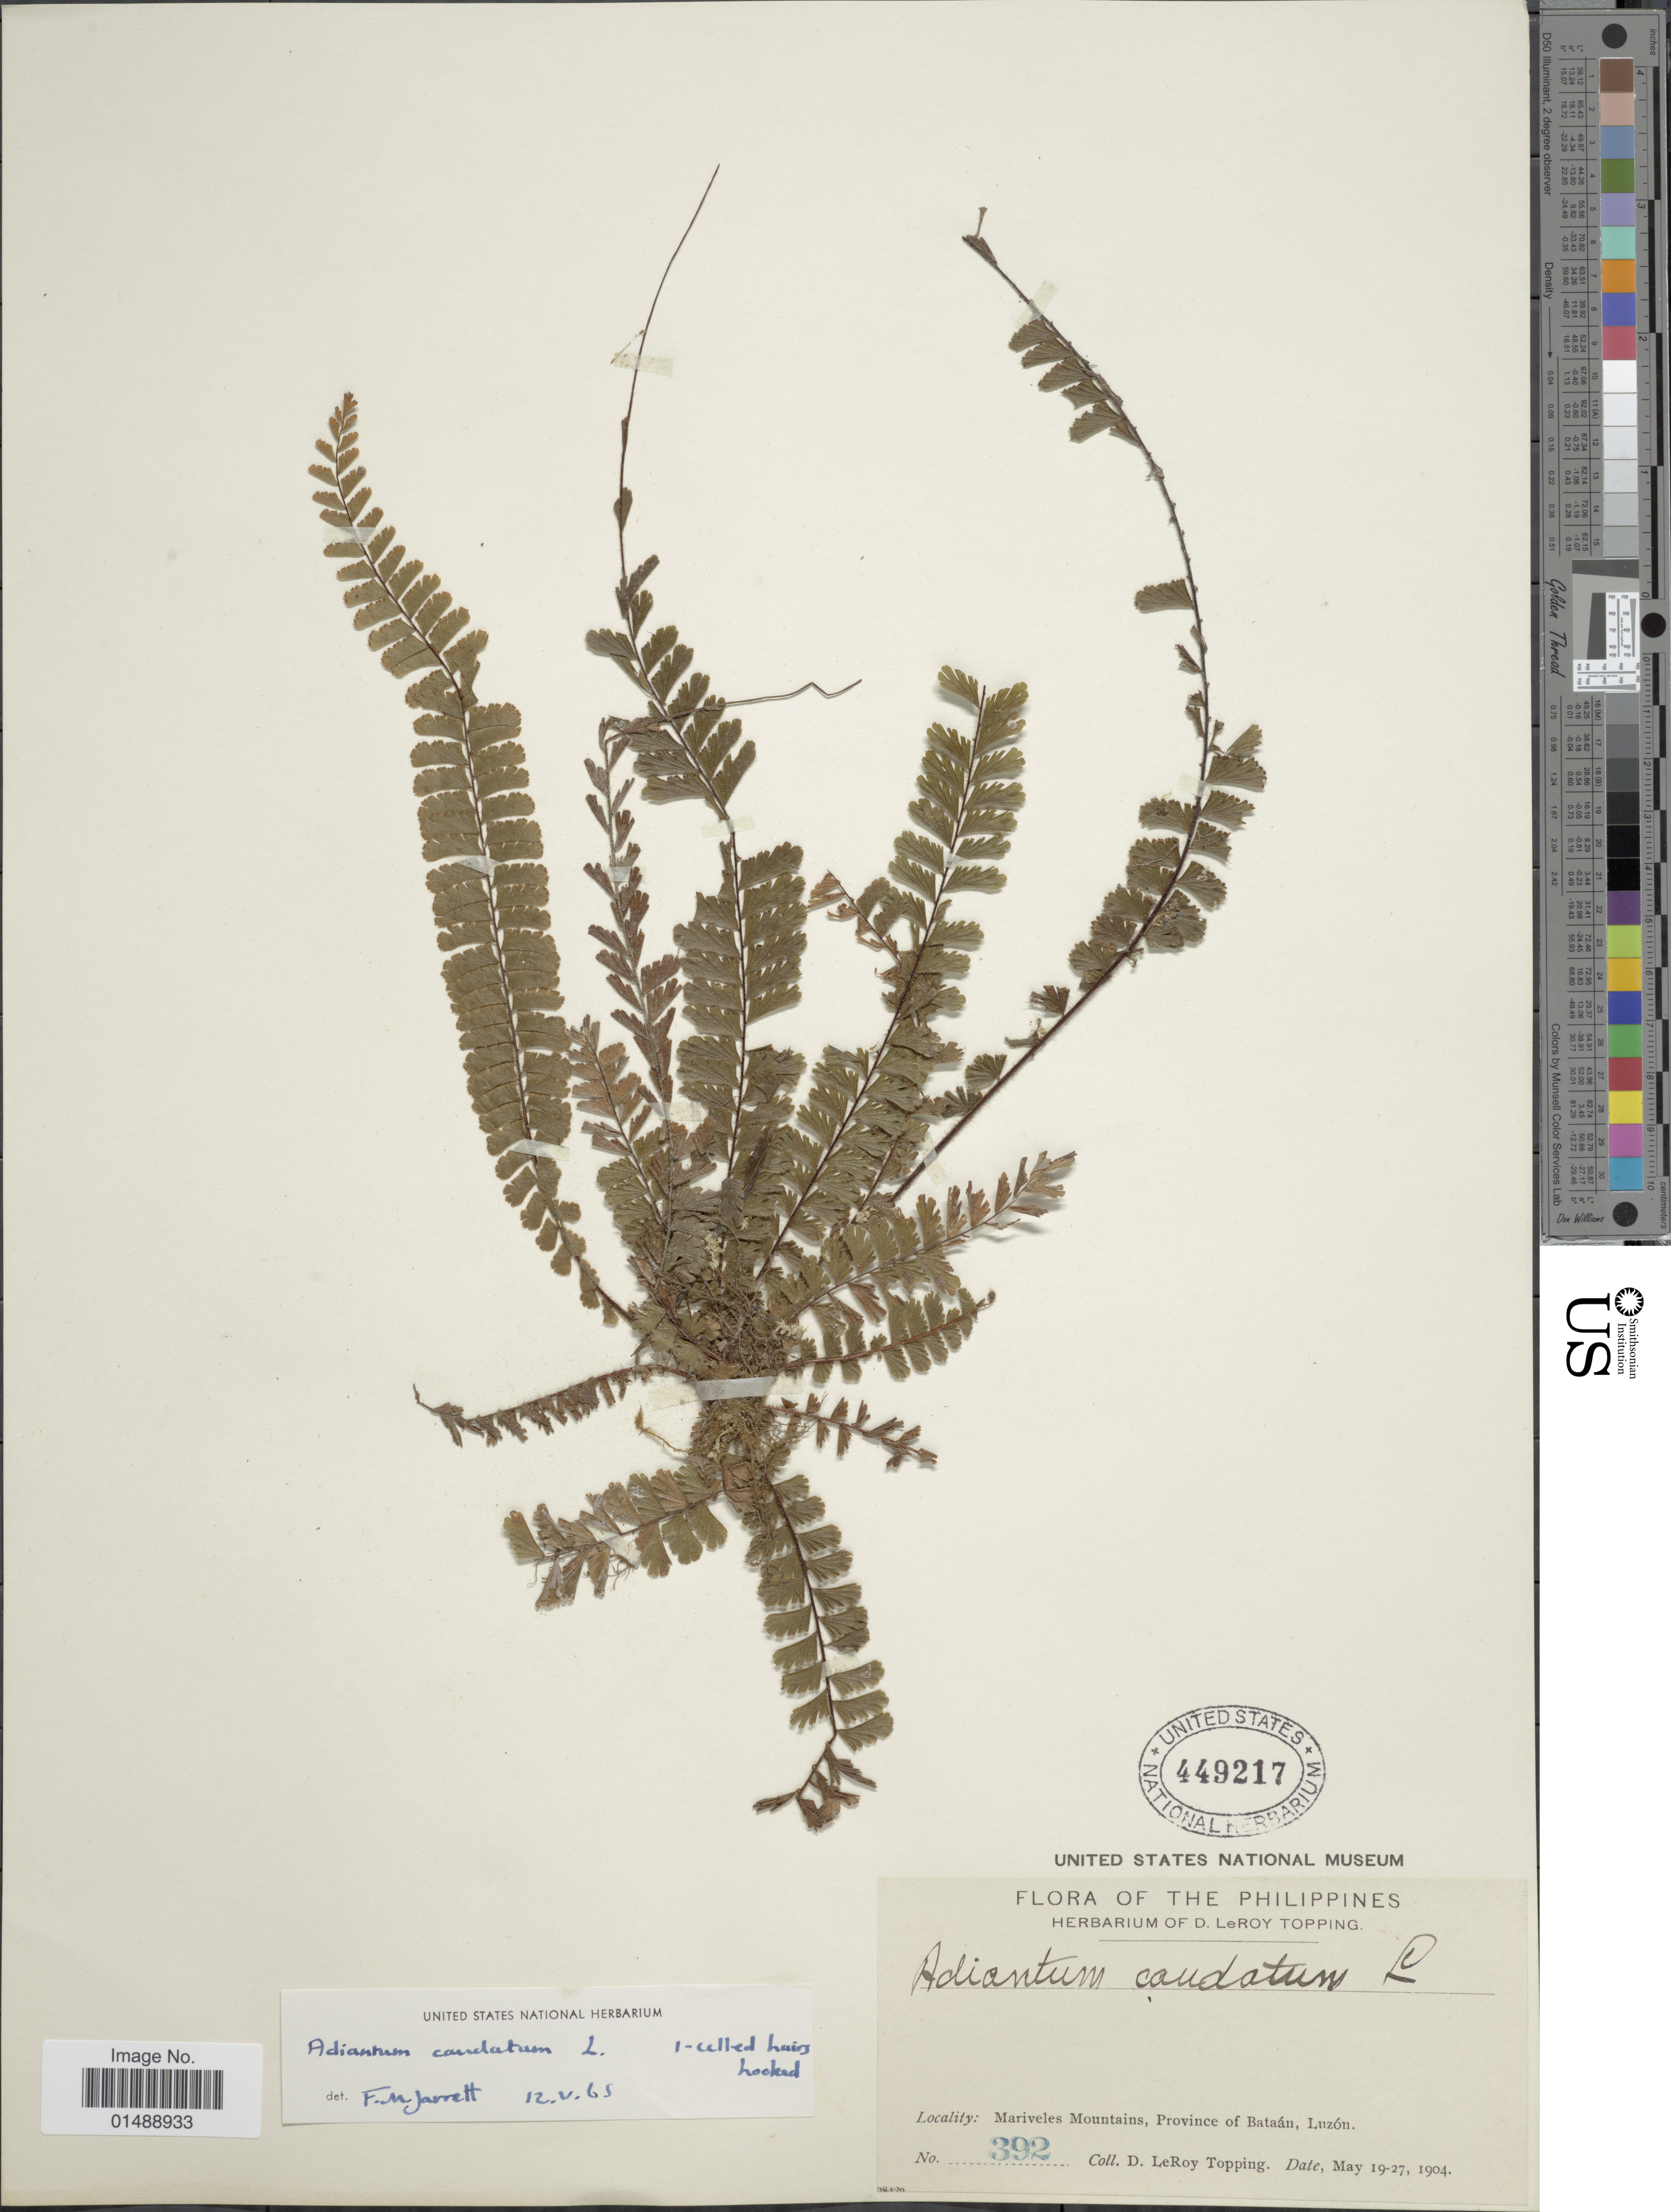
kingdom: Plantae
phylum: Tracheophyta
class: Polypodiopsida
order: Polypodiales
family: Pteridaceae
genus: Adiantum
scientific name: Adiantum caudatum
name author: L.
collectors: D. L. Topping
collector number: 392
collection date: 1904-05-19/1904-05-27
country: Philippines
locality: Mariveles mountains, Province of Bataan, luzon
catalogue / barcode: US 449217